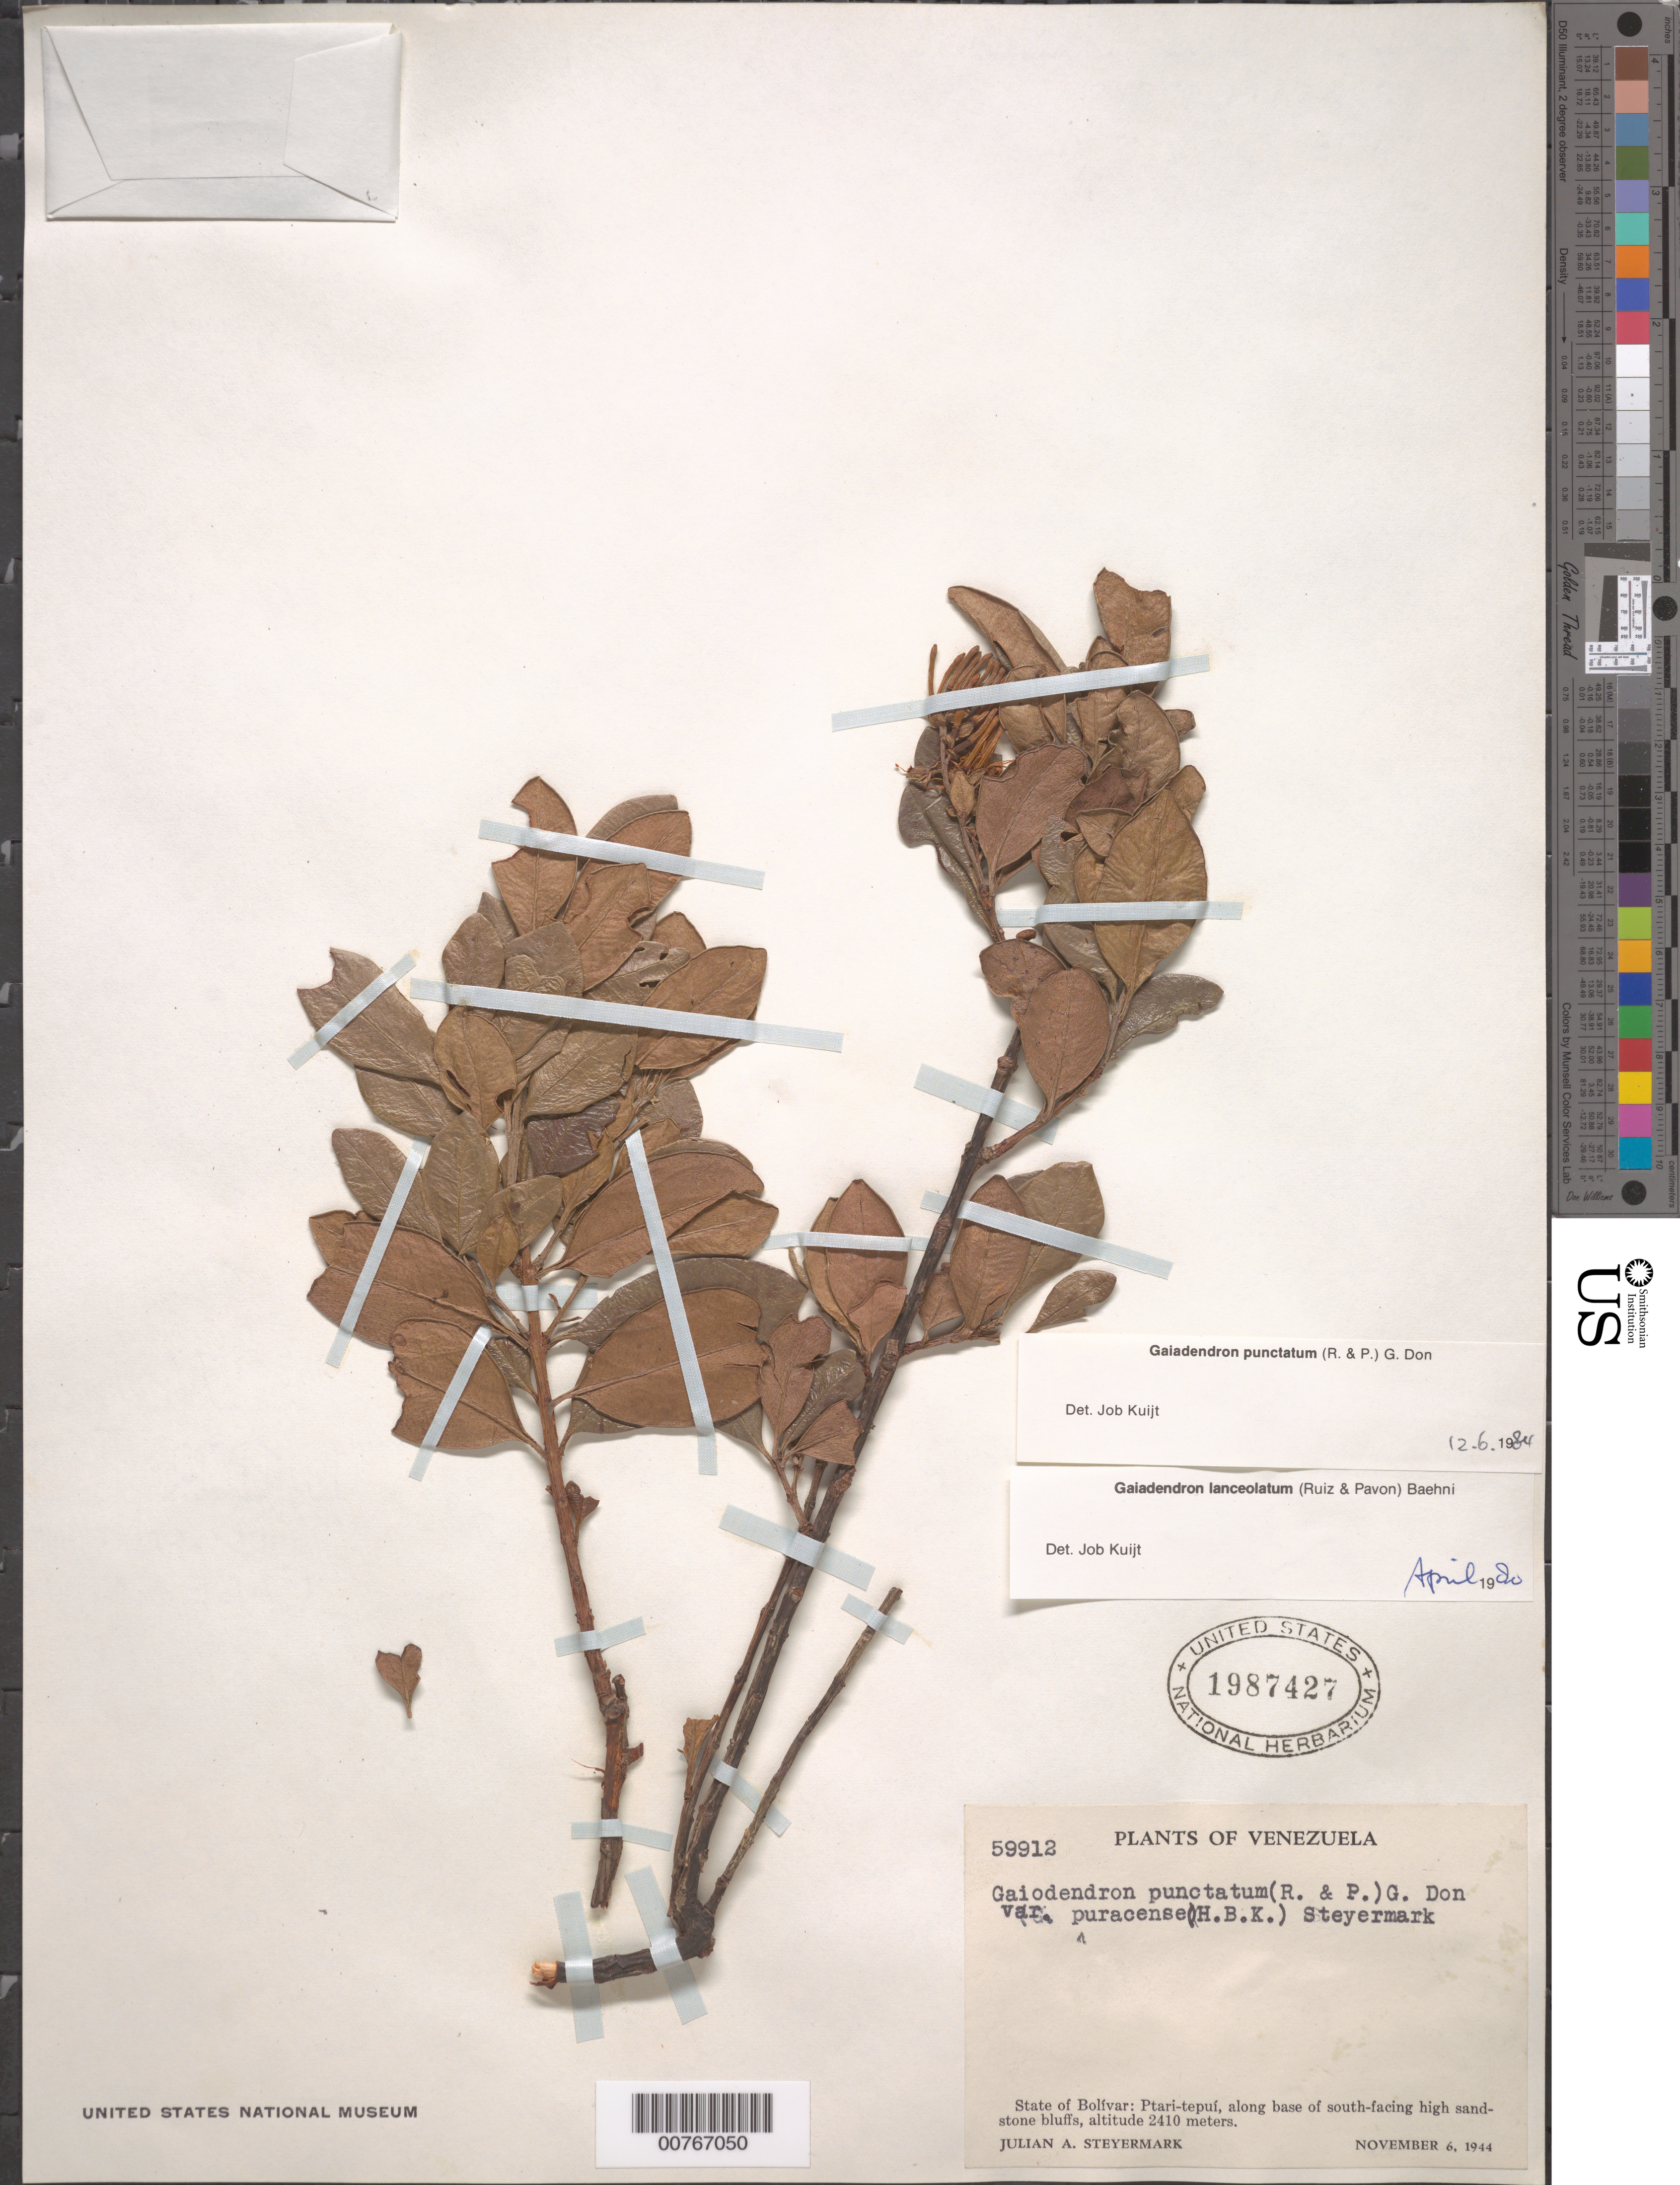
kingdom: Plantae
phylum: Tracheophyta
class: Magnoliopsida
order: Santalales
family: Loranthaceae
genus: Gaiadendron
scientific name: Gaiadendron punctatum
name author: (Ruiz & Pav.) G. Don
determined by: Kuijt, Job, (CANADA)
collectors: J. Steyermark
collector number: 59912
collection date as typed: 6-Nov-44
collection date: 1944-11-06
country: Venezuela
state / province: Bolívar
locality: Ptari-tepuí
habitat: Base of south-facing high sandstone bluffs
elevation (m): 2410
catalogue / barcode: US 1987427